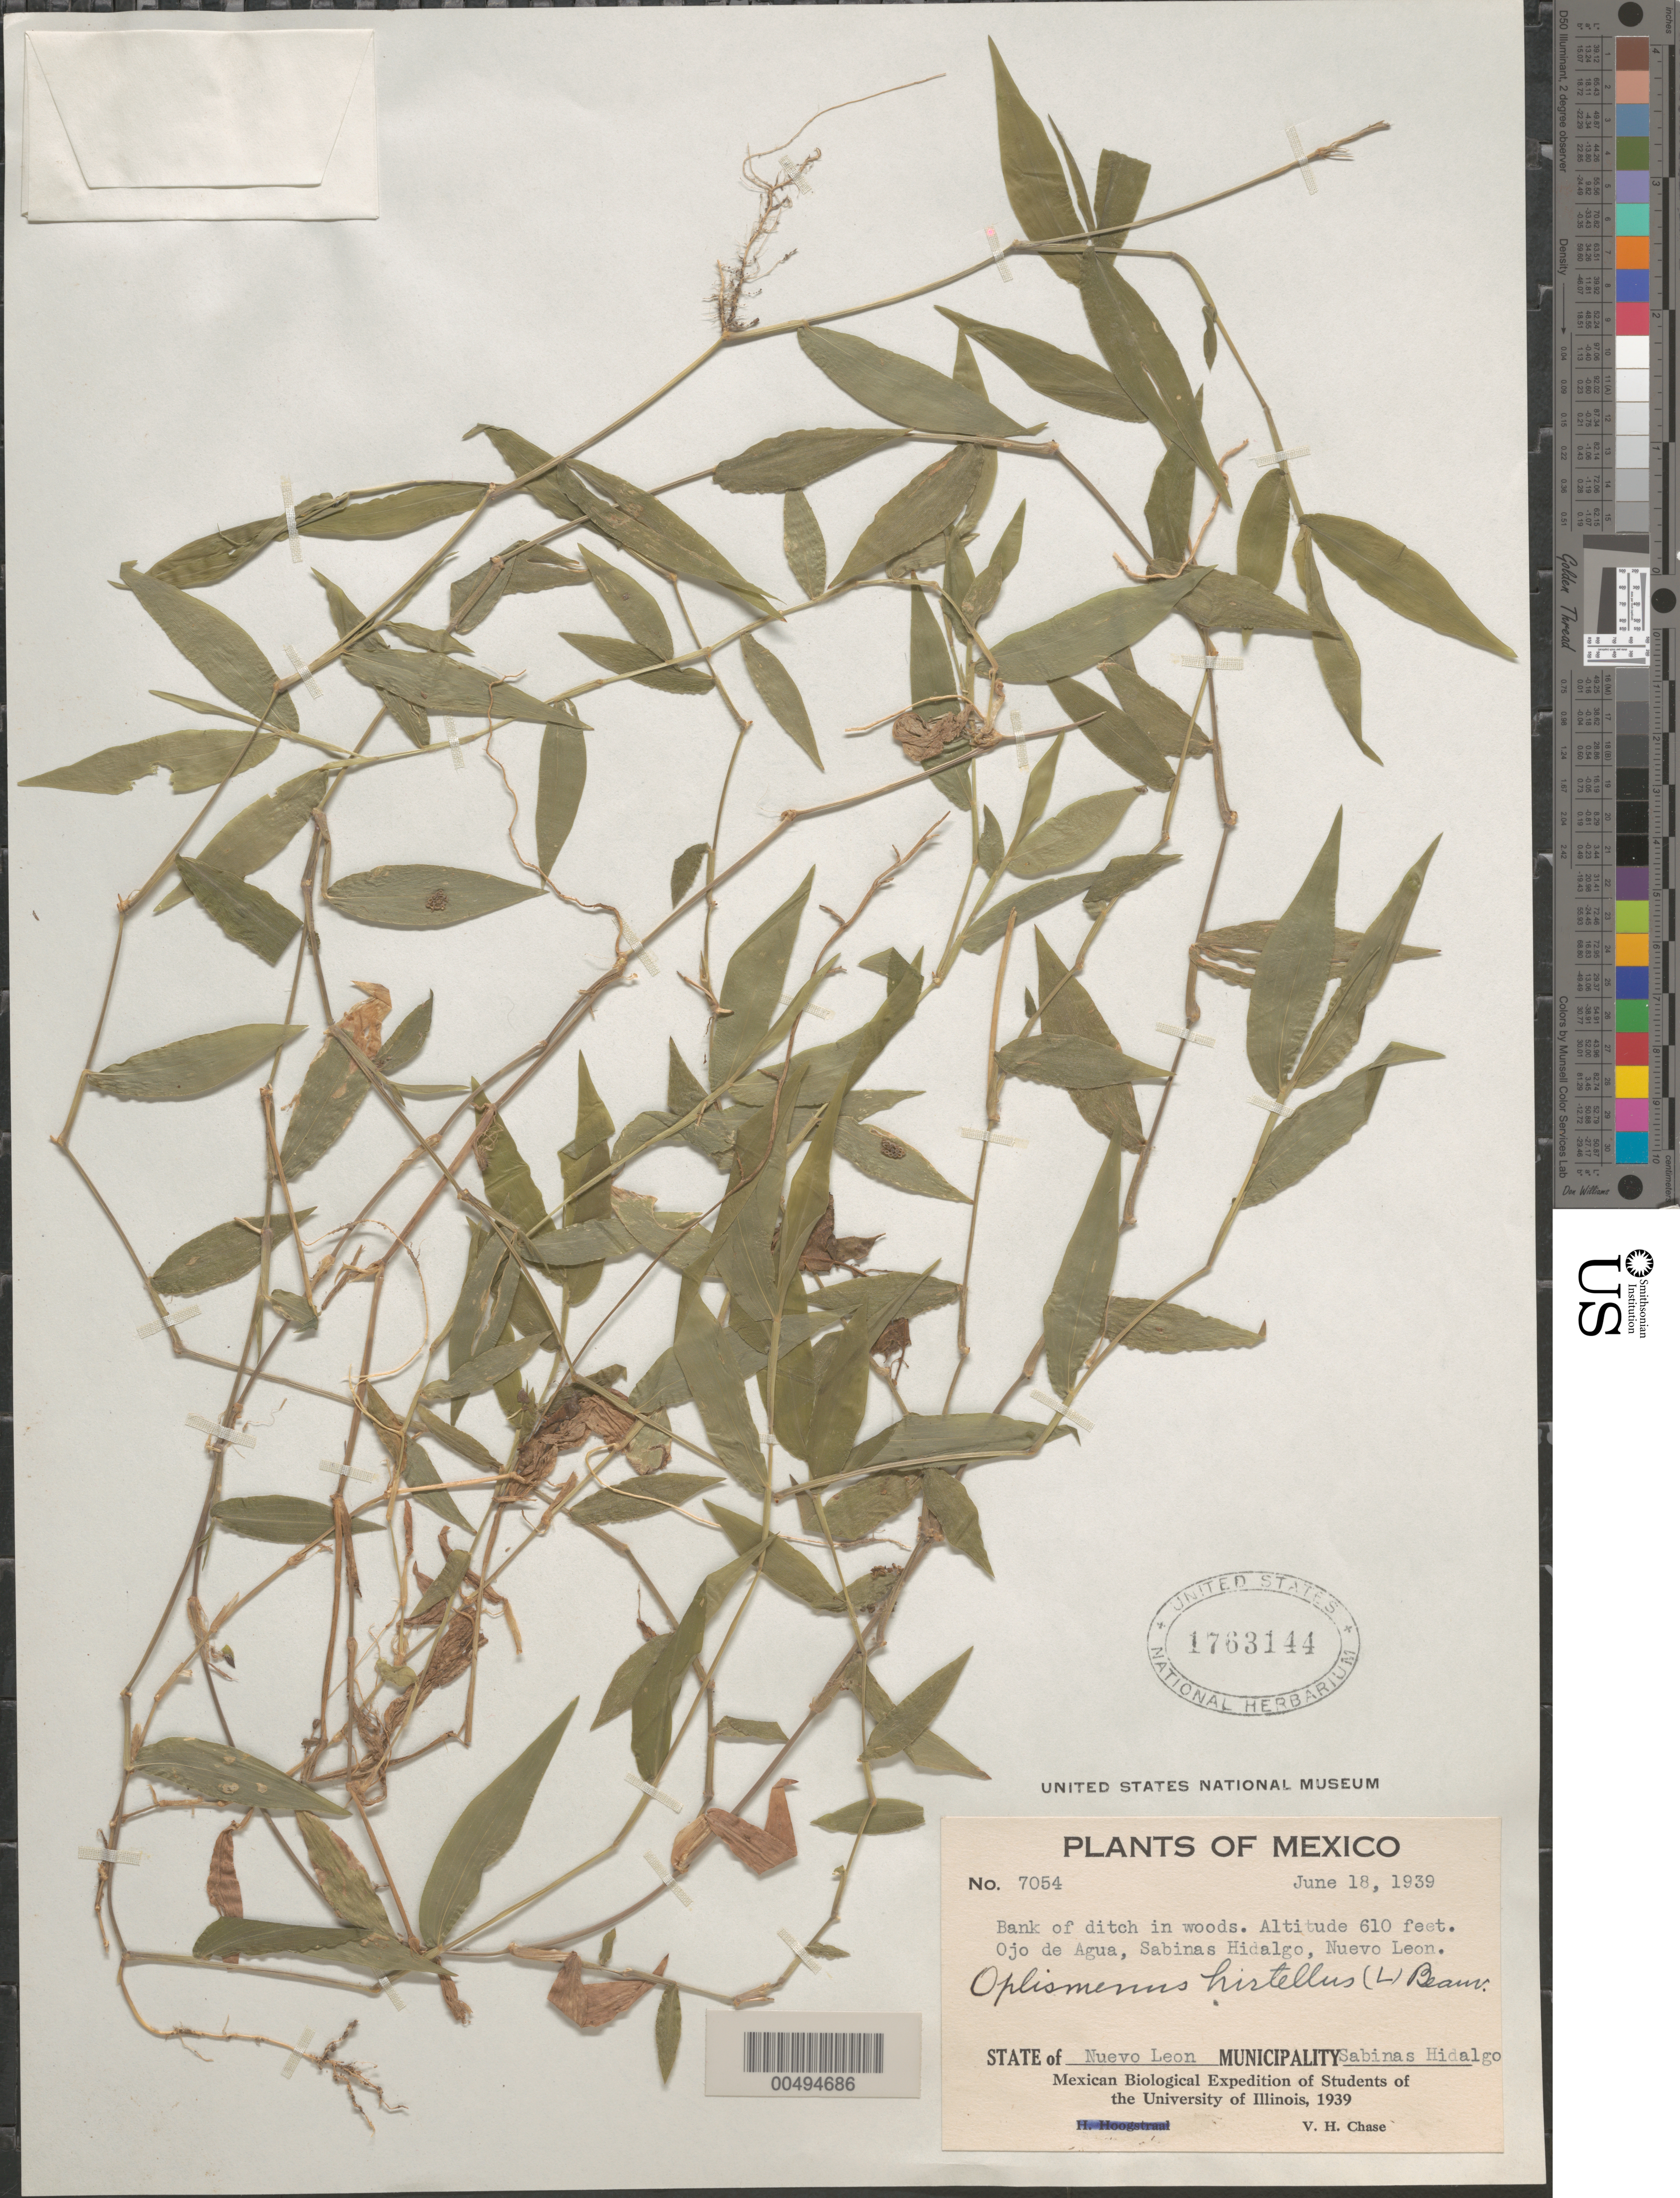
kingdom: Plantae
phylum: Tracheophyta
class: Liliopsida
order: Poales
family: Poaceae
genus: Oplismenus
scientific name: Oplismenus hirtellus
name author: (L.) P. Beauv.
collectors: V. H. Chase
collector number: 7054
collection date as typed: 18 Jun 1939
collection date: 1939-06-18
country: Mexico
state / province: Nuevo León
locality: Ojo de Agua, Sabinas Hidalgo, Mun: Sabinas Hidalgo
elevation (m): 186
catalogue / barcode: US 1763144